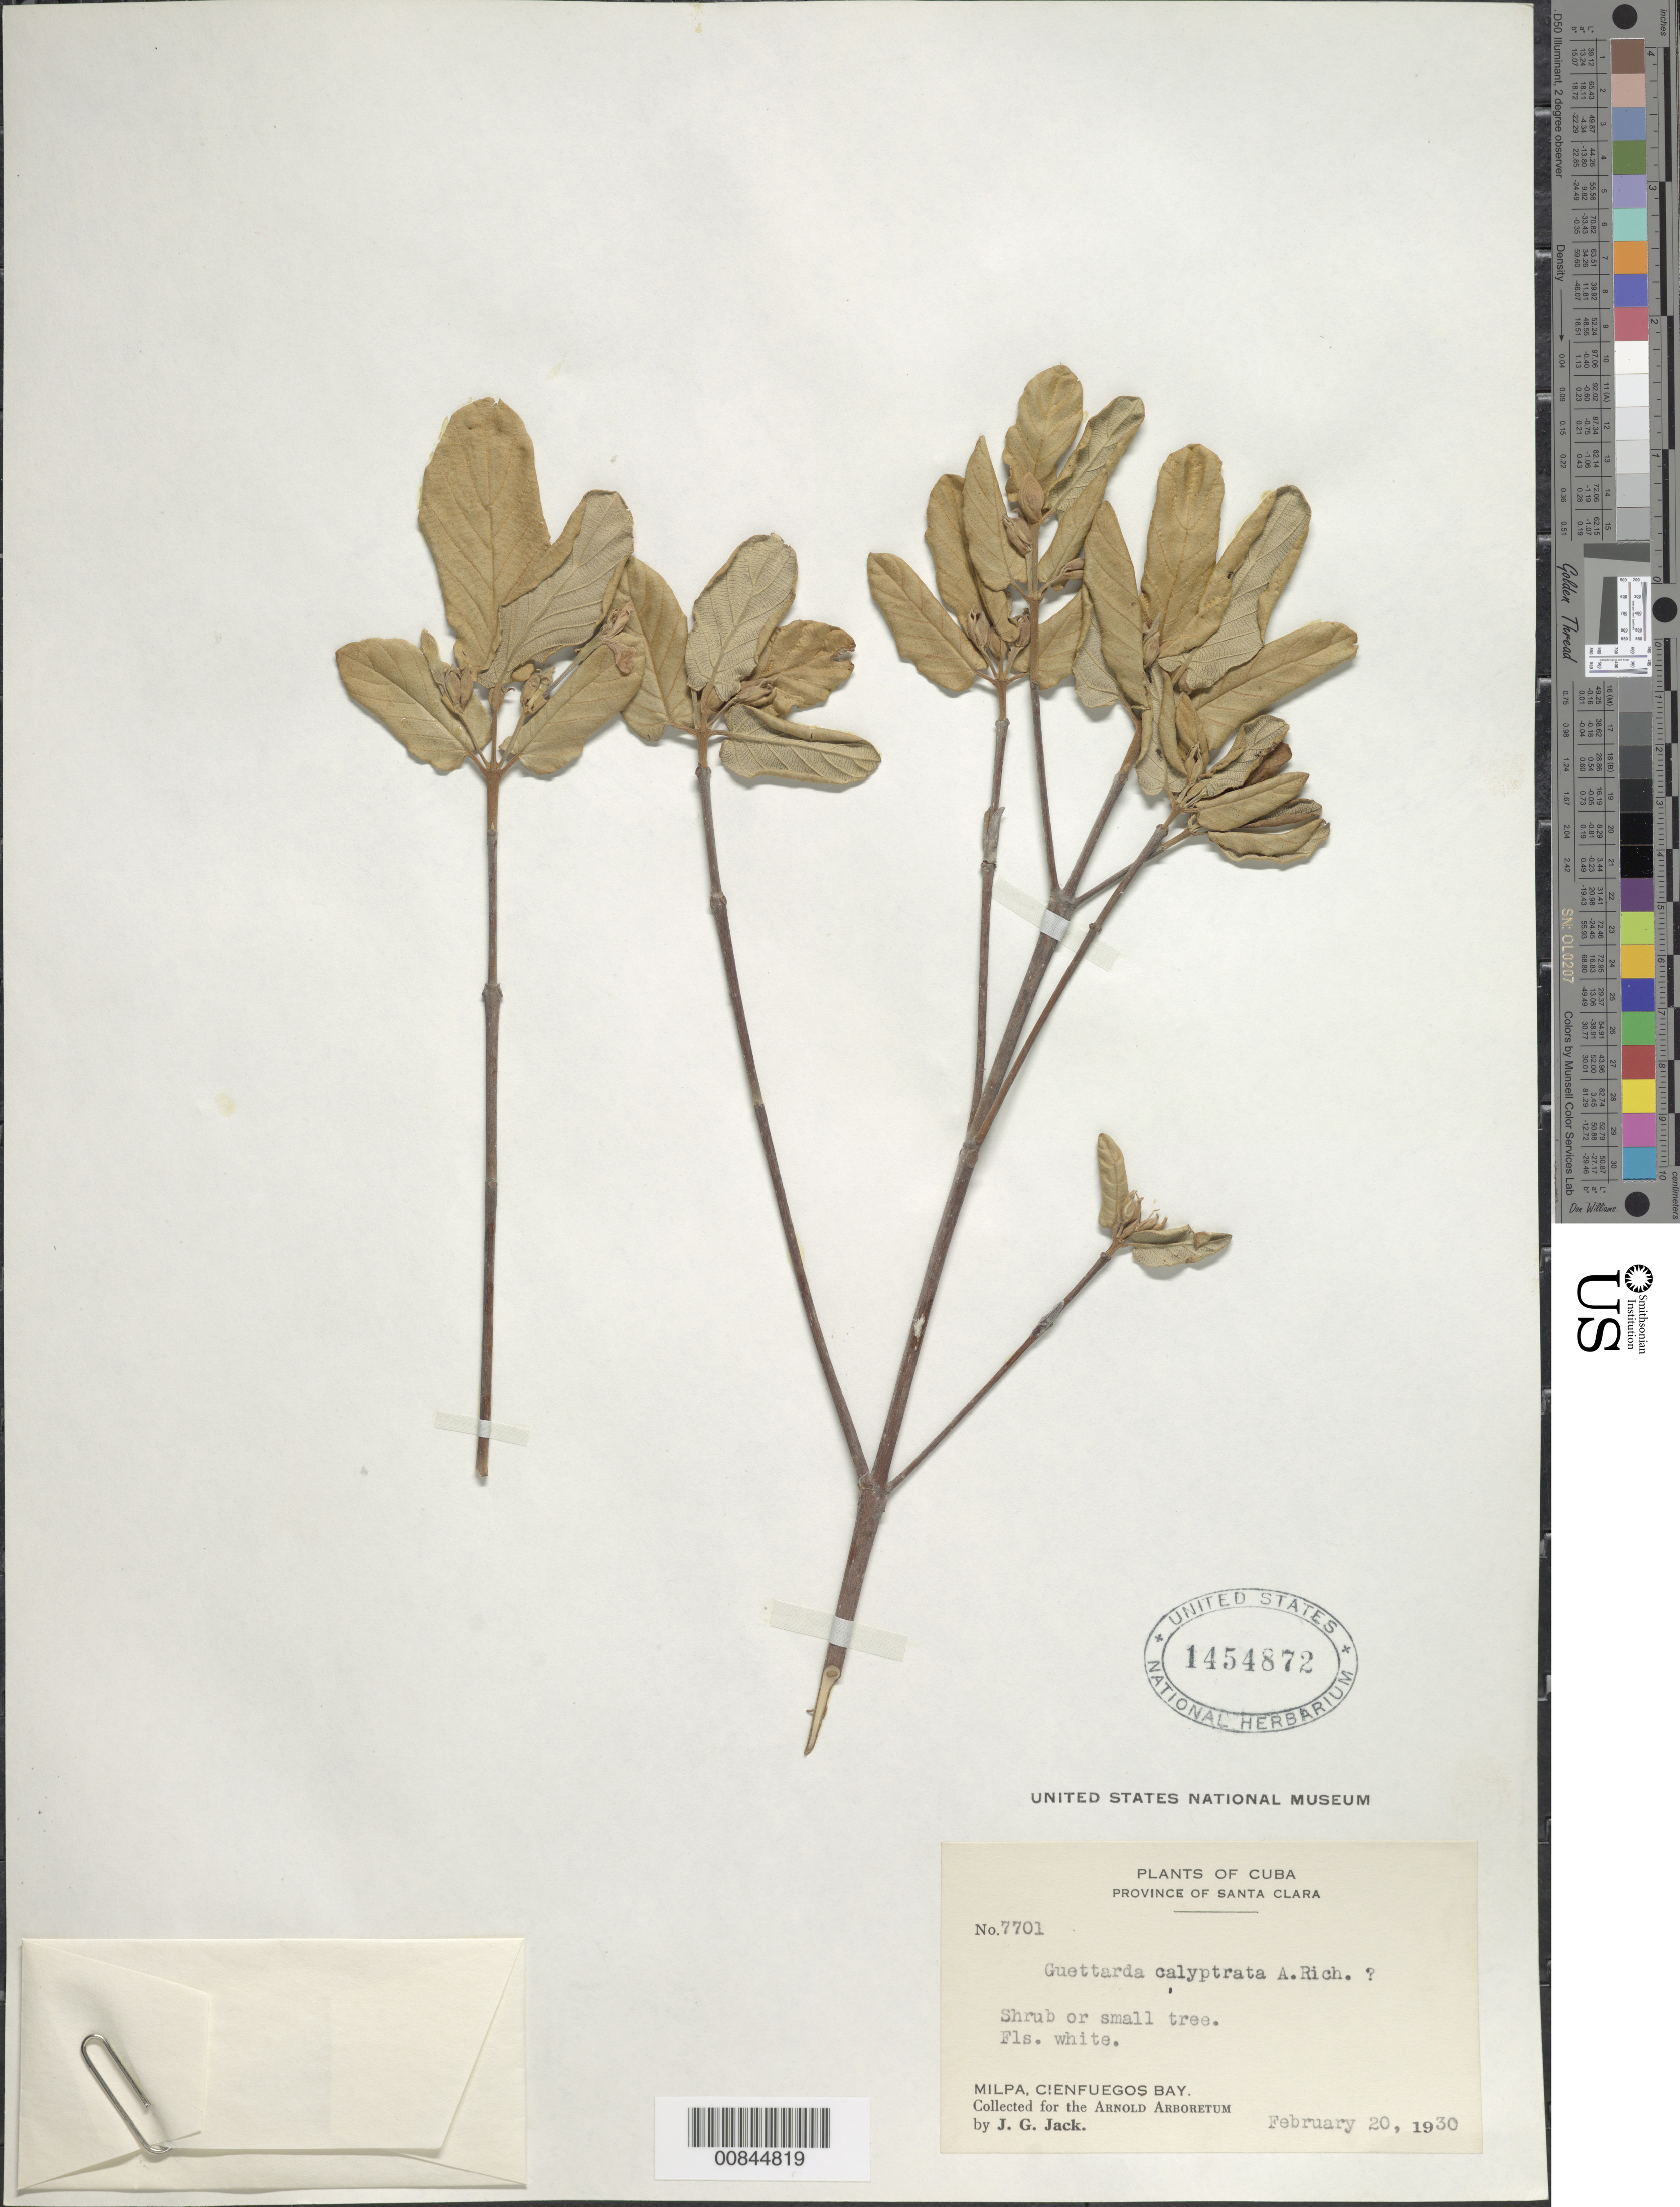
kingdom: Plantae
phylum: Tracheophyta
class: Magnoliopsida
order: Gentianales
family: Rubiaceae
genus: Guettarda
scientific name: Guettarda calyptrata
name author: A. Rich.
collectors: J. G. Jack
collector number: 7701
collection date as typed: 20 Feb 1930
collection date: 1930-02-20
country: Cuba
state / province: Las Villas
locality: Milpa, Cienfuegos Bay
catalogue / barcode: US 1454872